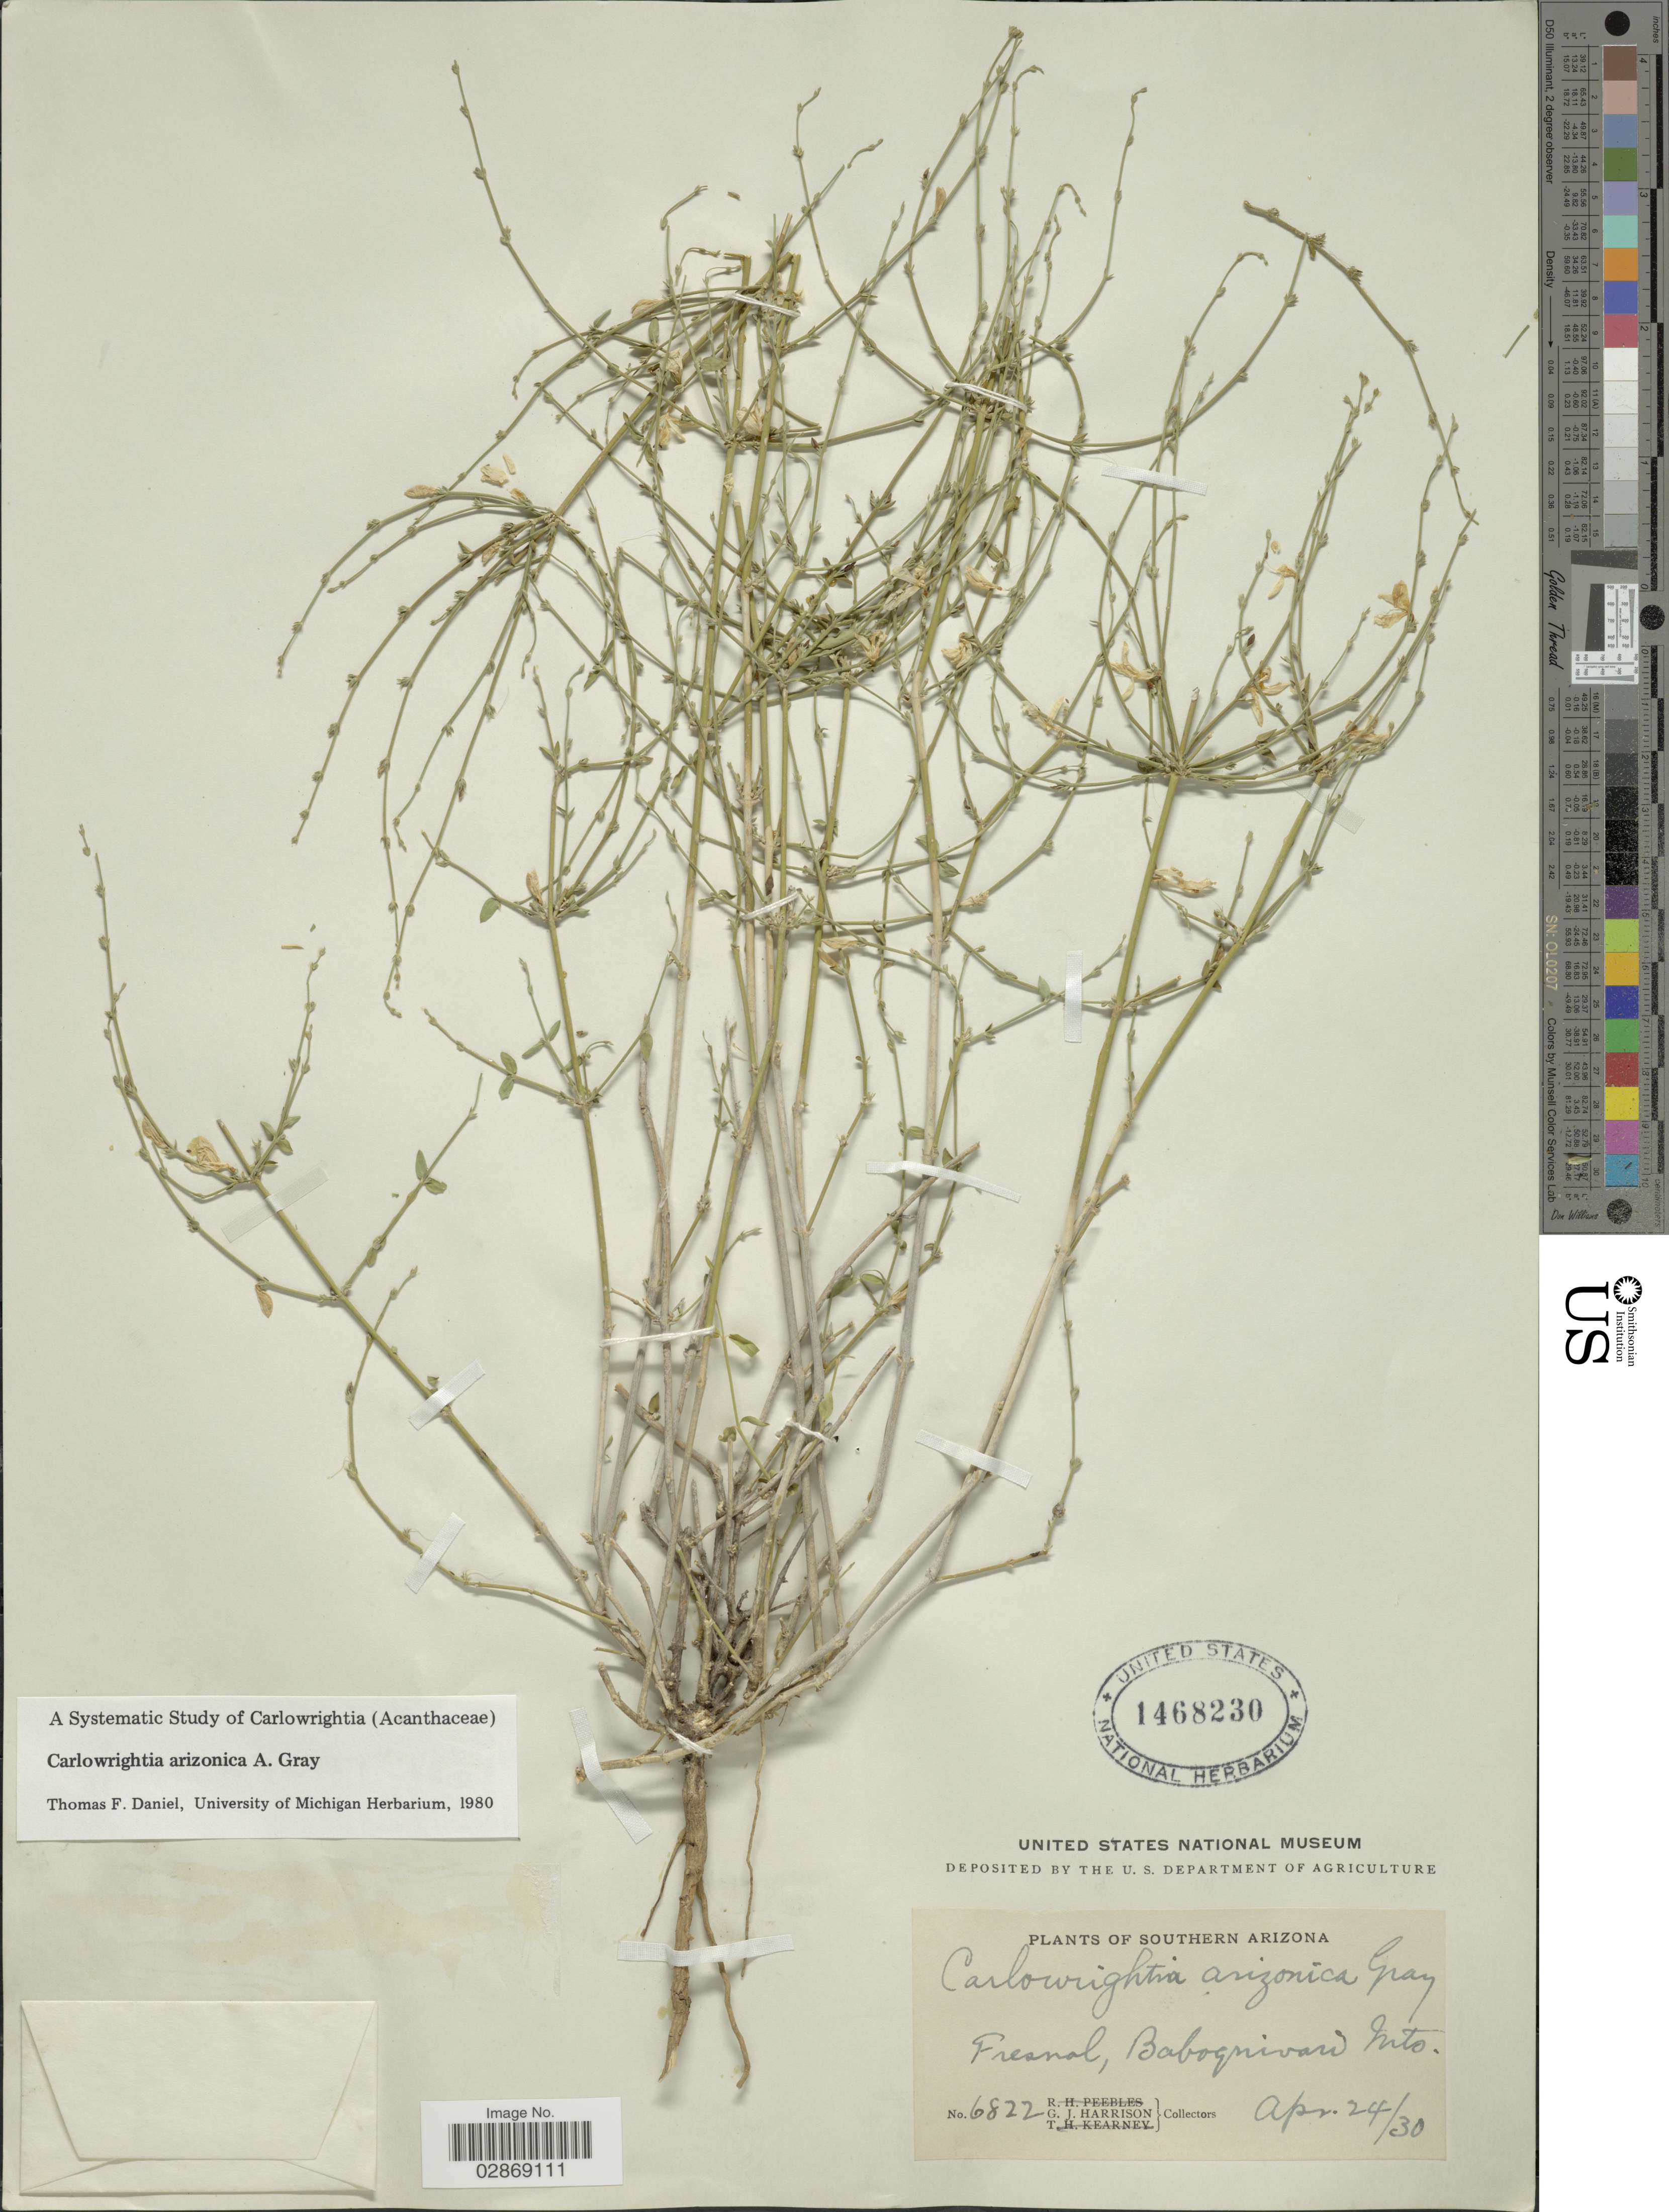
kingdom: Plantae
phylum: Tracheophyta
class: Magnoliopsida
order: Lamiales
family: Acanthaceae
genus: Carlowrightia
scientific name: Carlowrightia arizonica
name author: A. Gray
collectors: G. J. Harrison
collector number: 6822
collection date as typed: Transcribed d/m/y: 24/4/30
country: United States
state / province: Arizona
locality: Southern Arizona. Fresnal, Baboquivari Mts.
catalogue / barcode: US 1468230